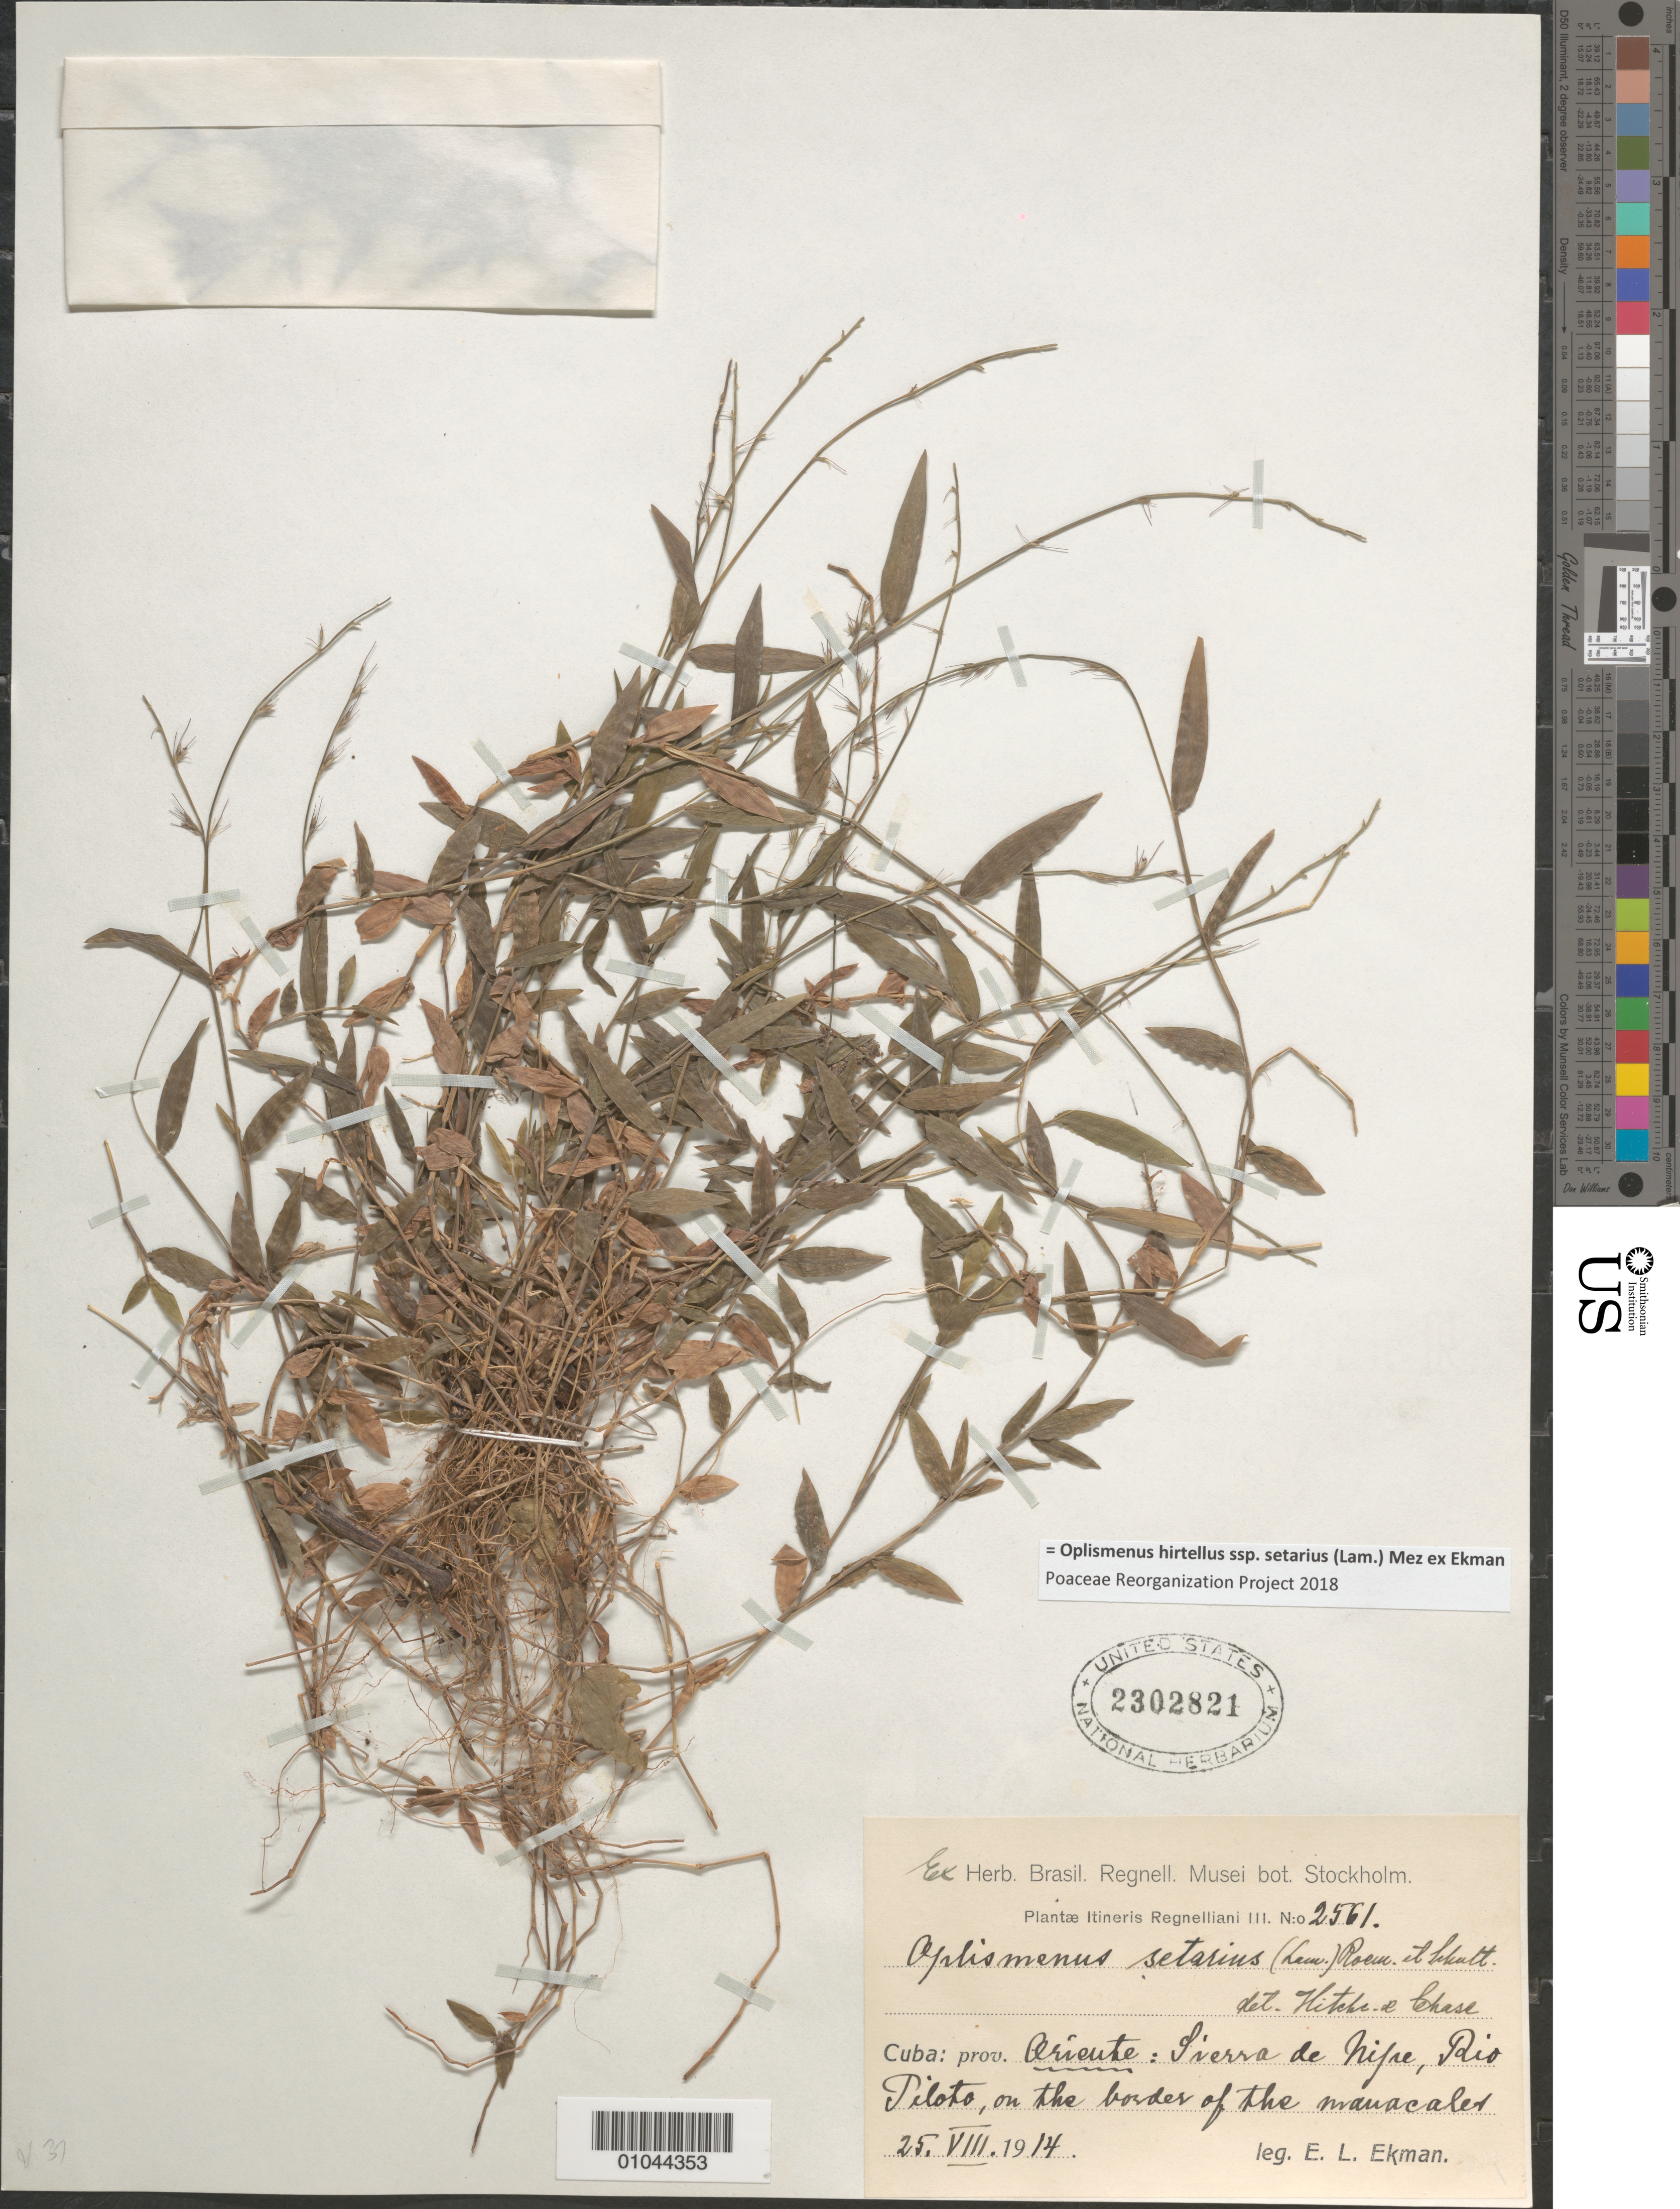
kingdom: Plantae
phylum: Tracheophyta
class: Liliopsida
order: Poales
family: Poaceae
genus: Oplismenus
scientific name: Oplismenus hirtellus subsp. setarius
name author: (Lam.) Mez ex Ekman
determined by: Poaceae Reorganization Project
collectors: E. L. Ekman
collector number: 2561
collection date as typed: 25 Aug 1914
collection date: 1914-08-25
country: Cuba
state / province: Holguín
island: Cuba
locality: Sierra de Nipe, Rio Piloto, on the border of the Mauacalet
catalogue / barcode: US 2302821